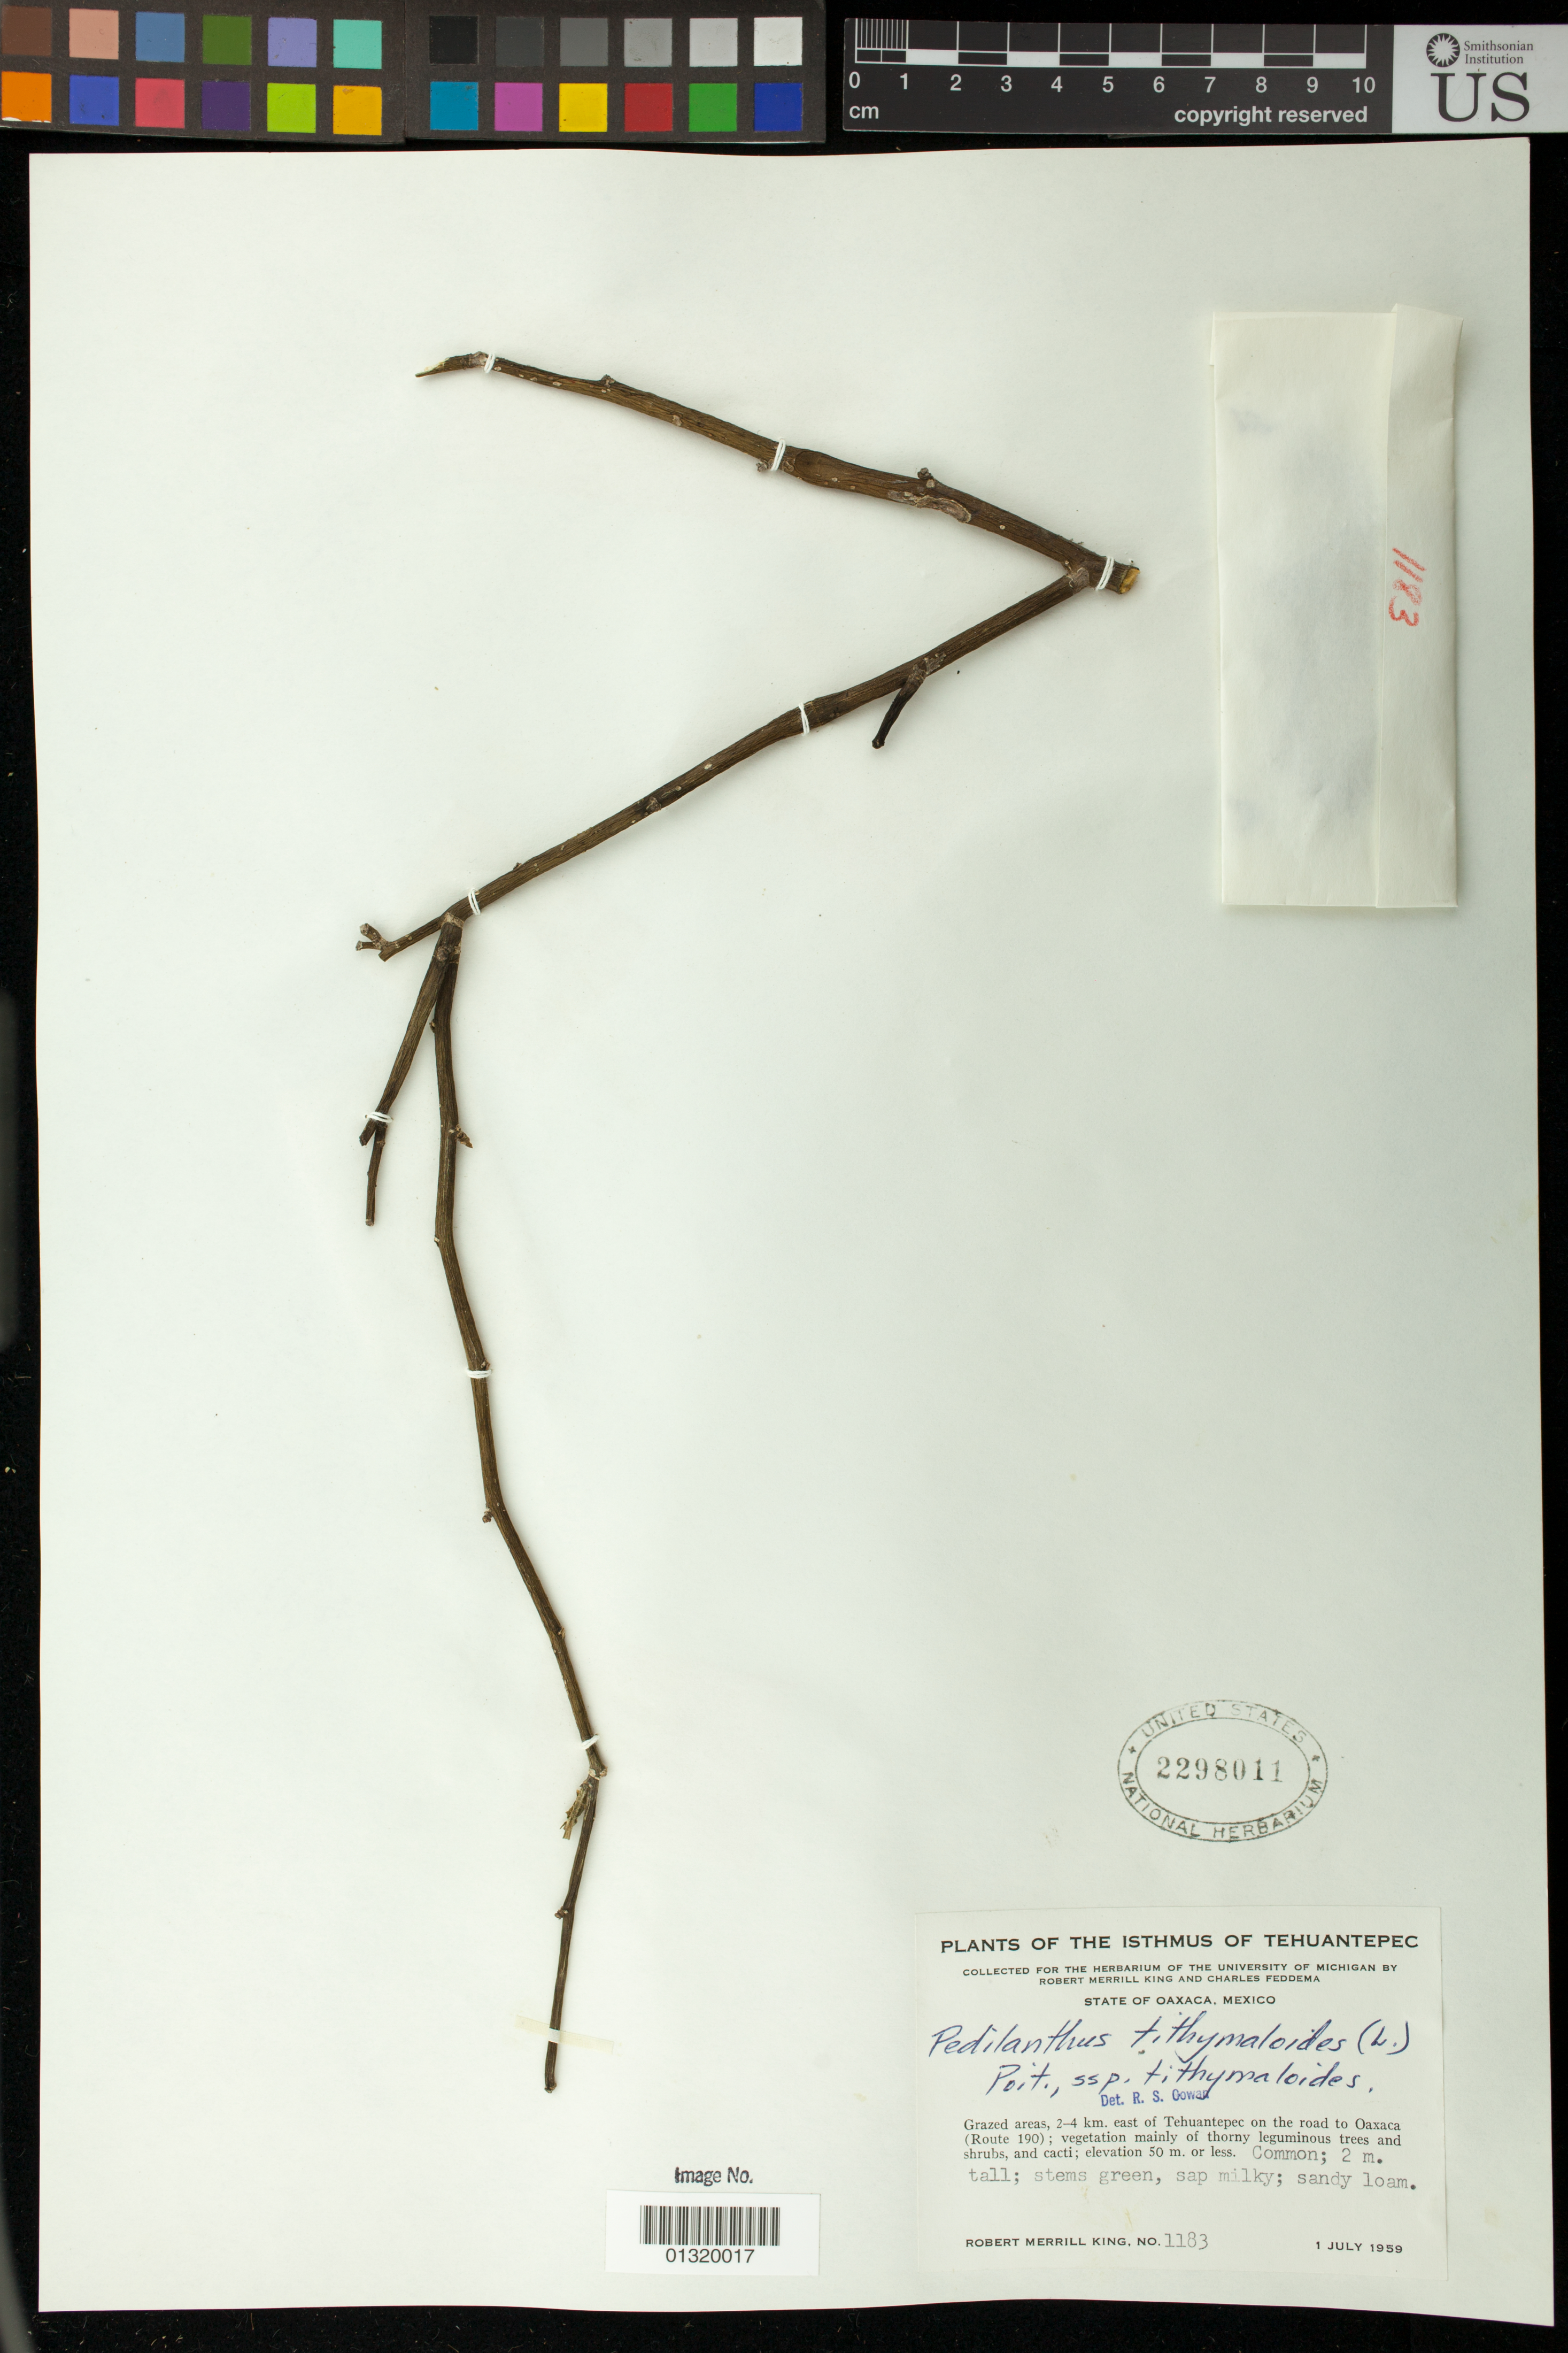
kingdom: Plantae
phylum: Tracheophyta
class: Magnoliopsida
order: Malpighiales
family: Euphorbiaceae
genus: Pedilanthus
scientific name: Pedilanthus tithymaloides subsp. tithymaloides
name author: (L.) Poit.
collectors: R. M. King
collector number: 1183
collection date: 1959-07-01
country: Mexico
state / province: Oaxaca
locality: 2-4 km, east of Tehuantepec on the road to Oaxaca (Route 190)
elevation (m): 50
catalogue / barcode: US 2298011